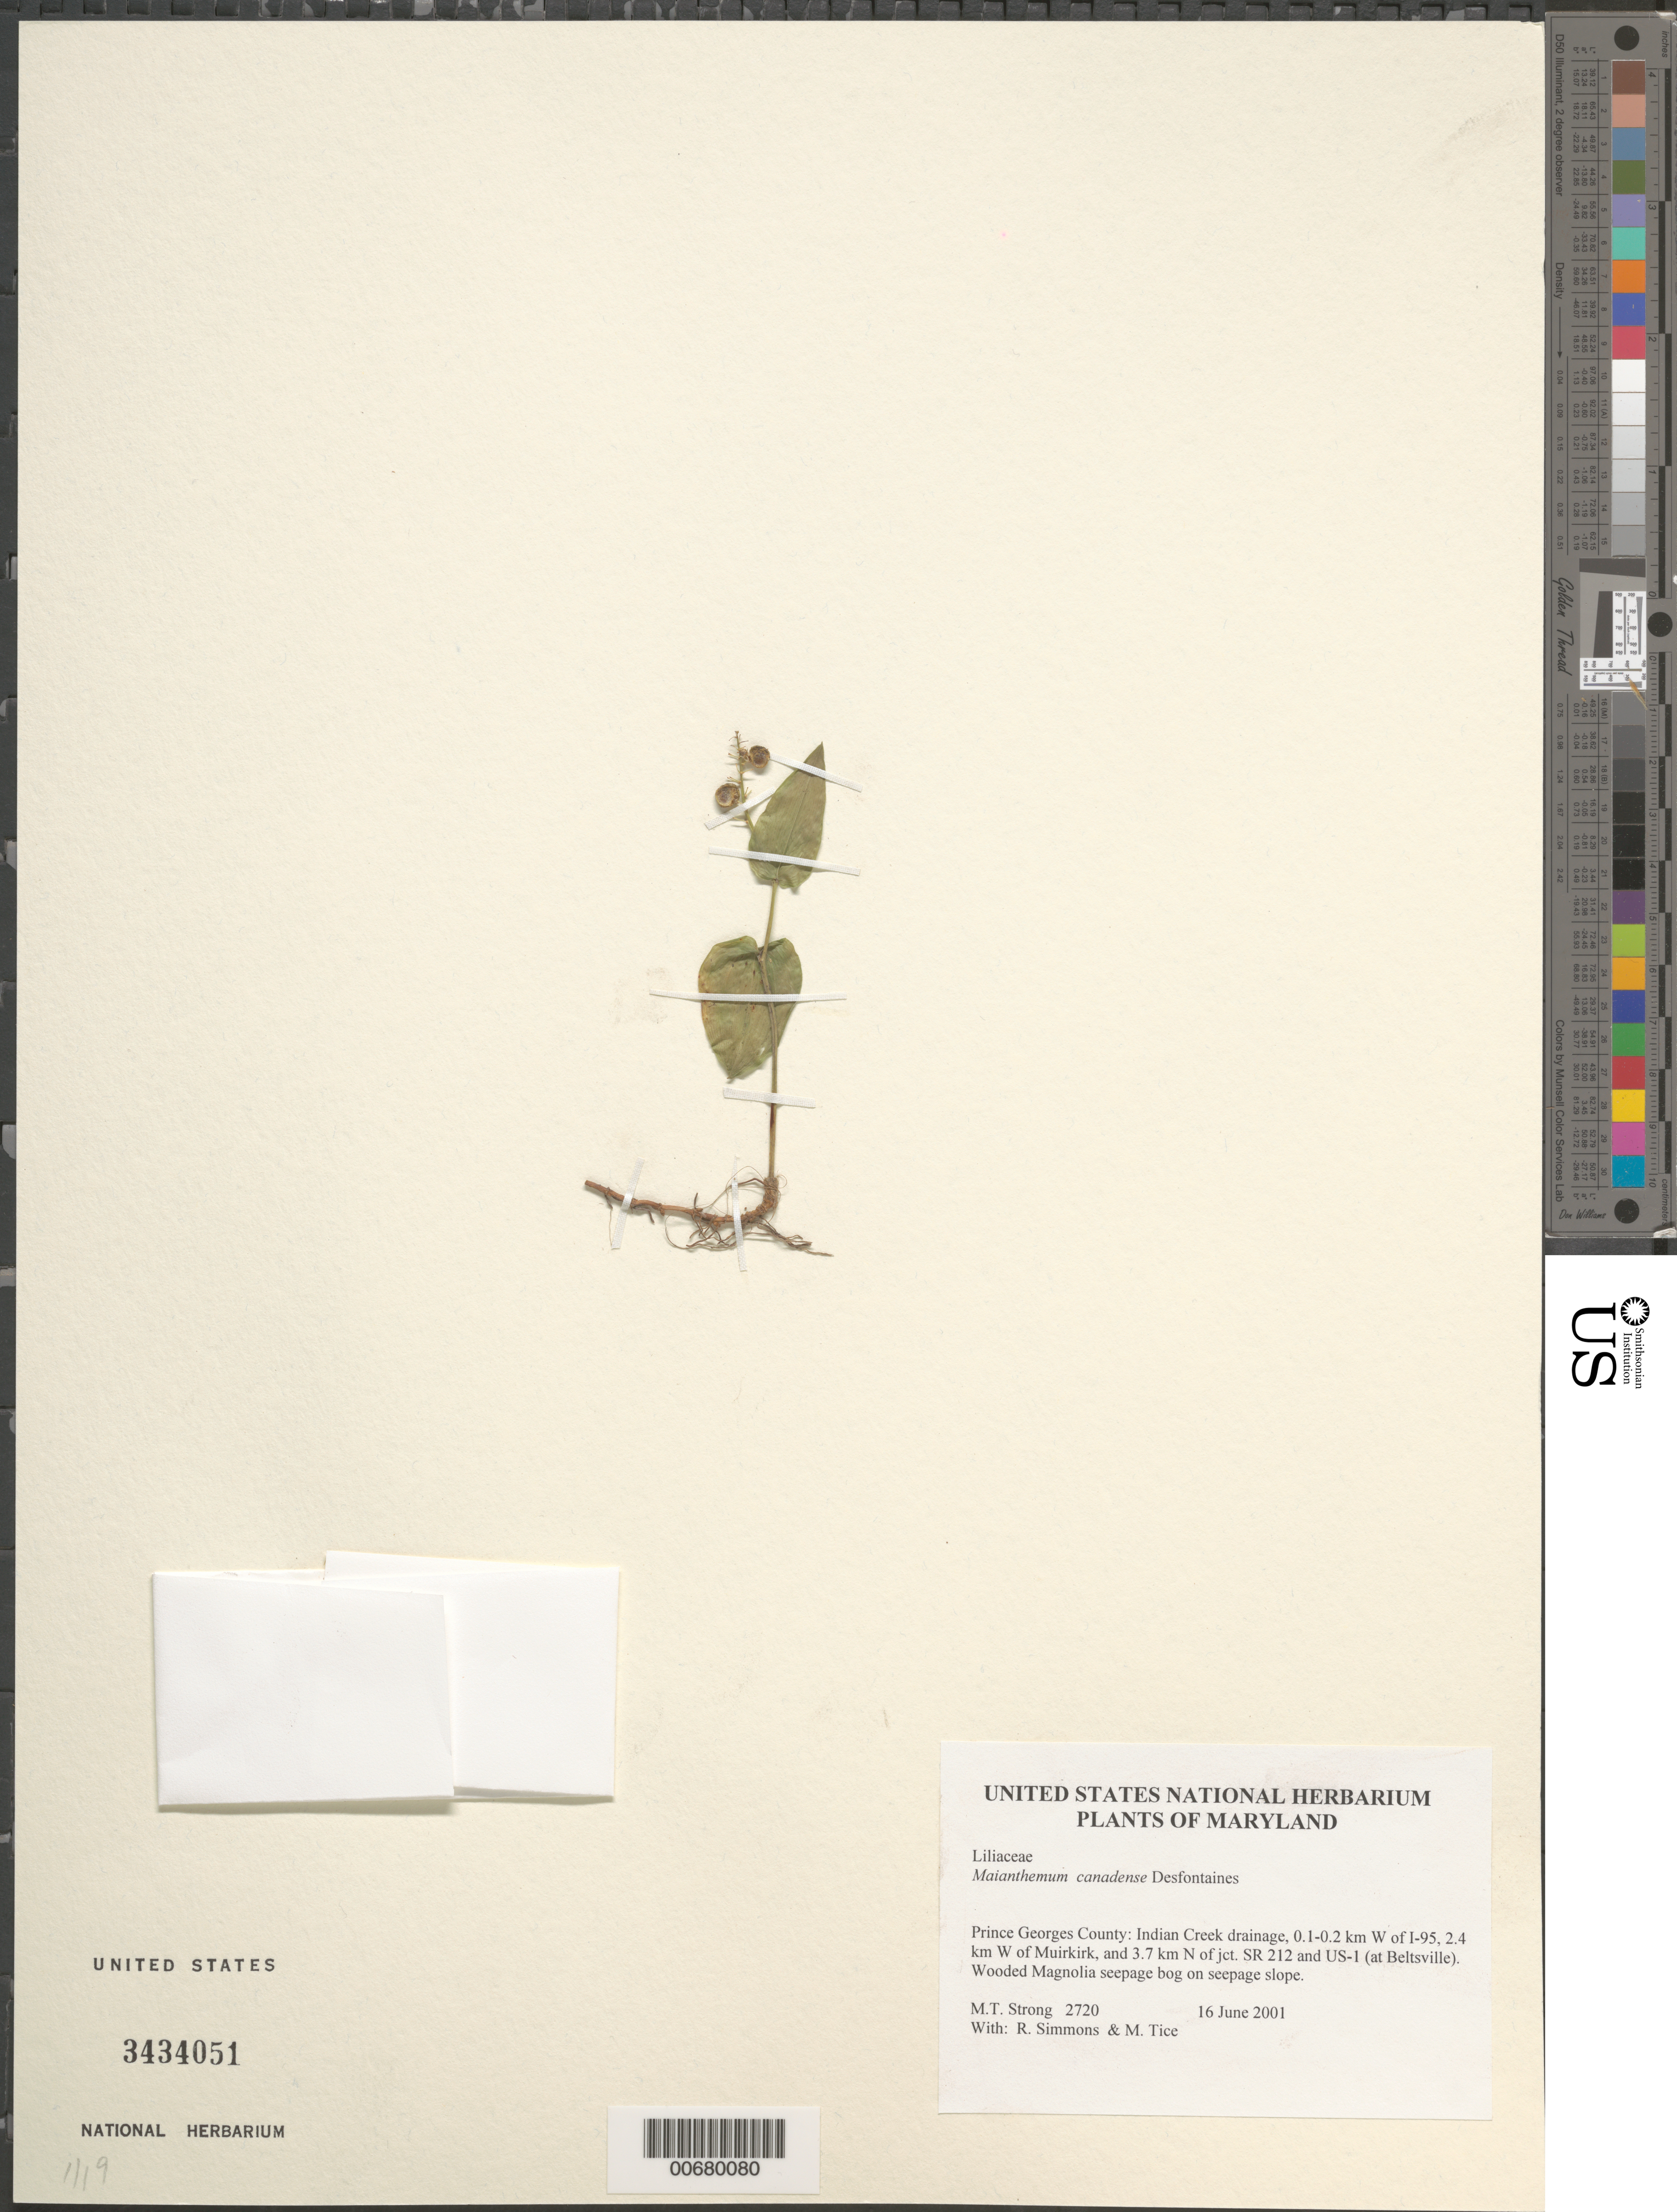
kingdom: Plantae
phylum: Tracheophyta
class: Liliopsida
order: Asparagales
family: Asparagaceae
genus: Maianthemum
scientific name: Maianthemum canadense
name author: Desf.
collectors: M. T. Strong, R. Simmons & M. Tice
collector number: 2720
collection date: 2001-06-16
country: United States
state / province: Maryland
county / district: Prince George's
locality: Prince Georges County: Indian Creek drainage, 0.1-0.2 km W of I-95, 2.4 km W of Muirkirk, and 3.7 km N of jct. SR 212 and US-1 (at Beltsville).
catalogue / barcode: US 3434051